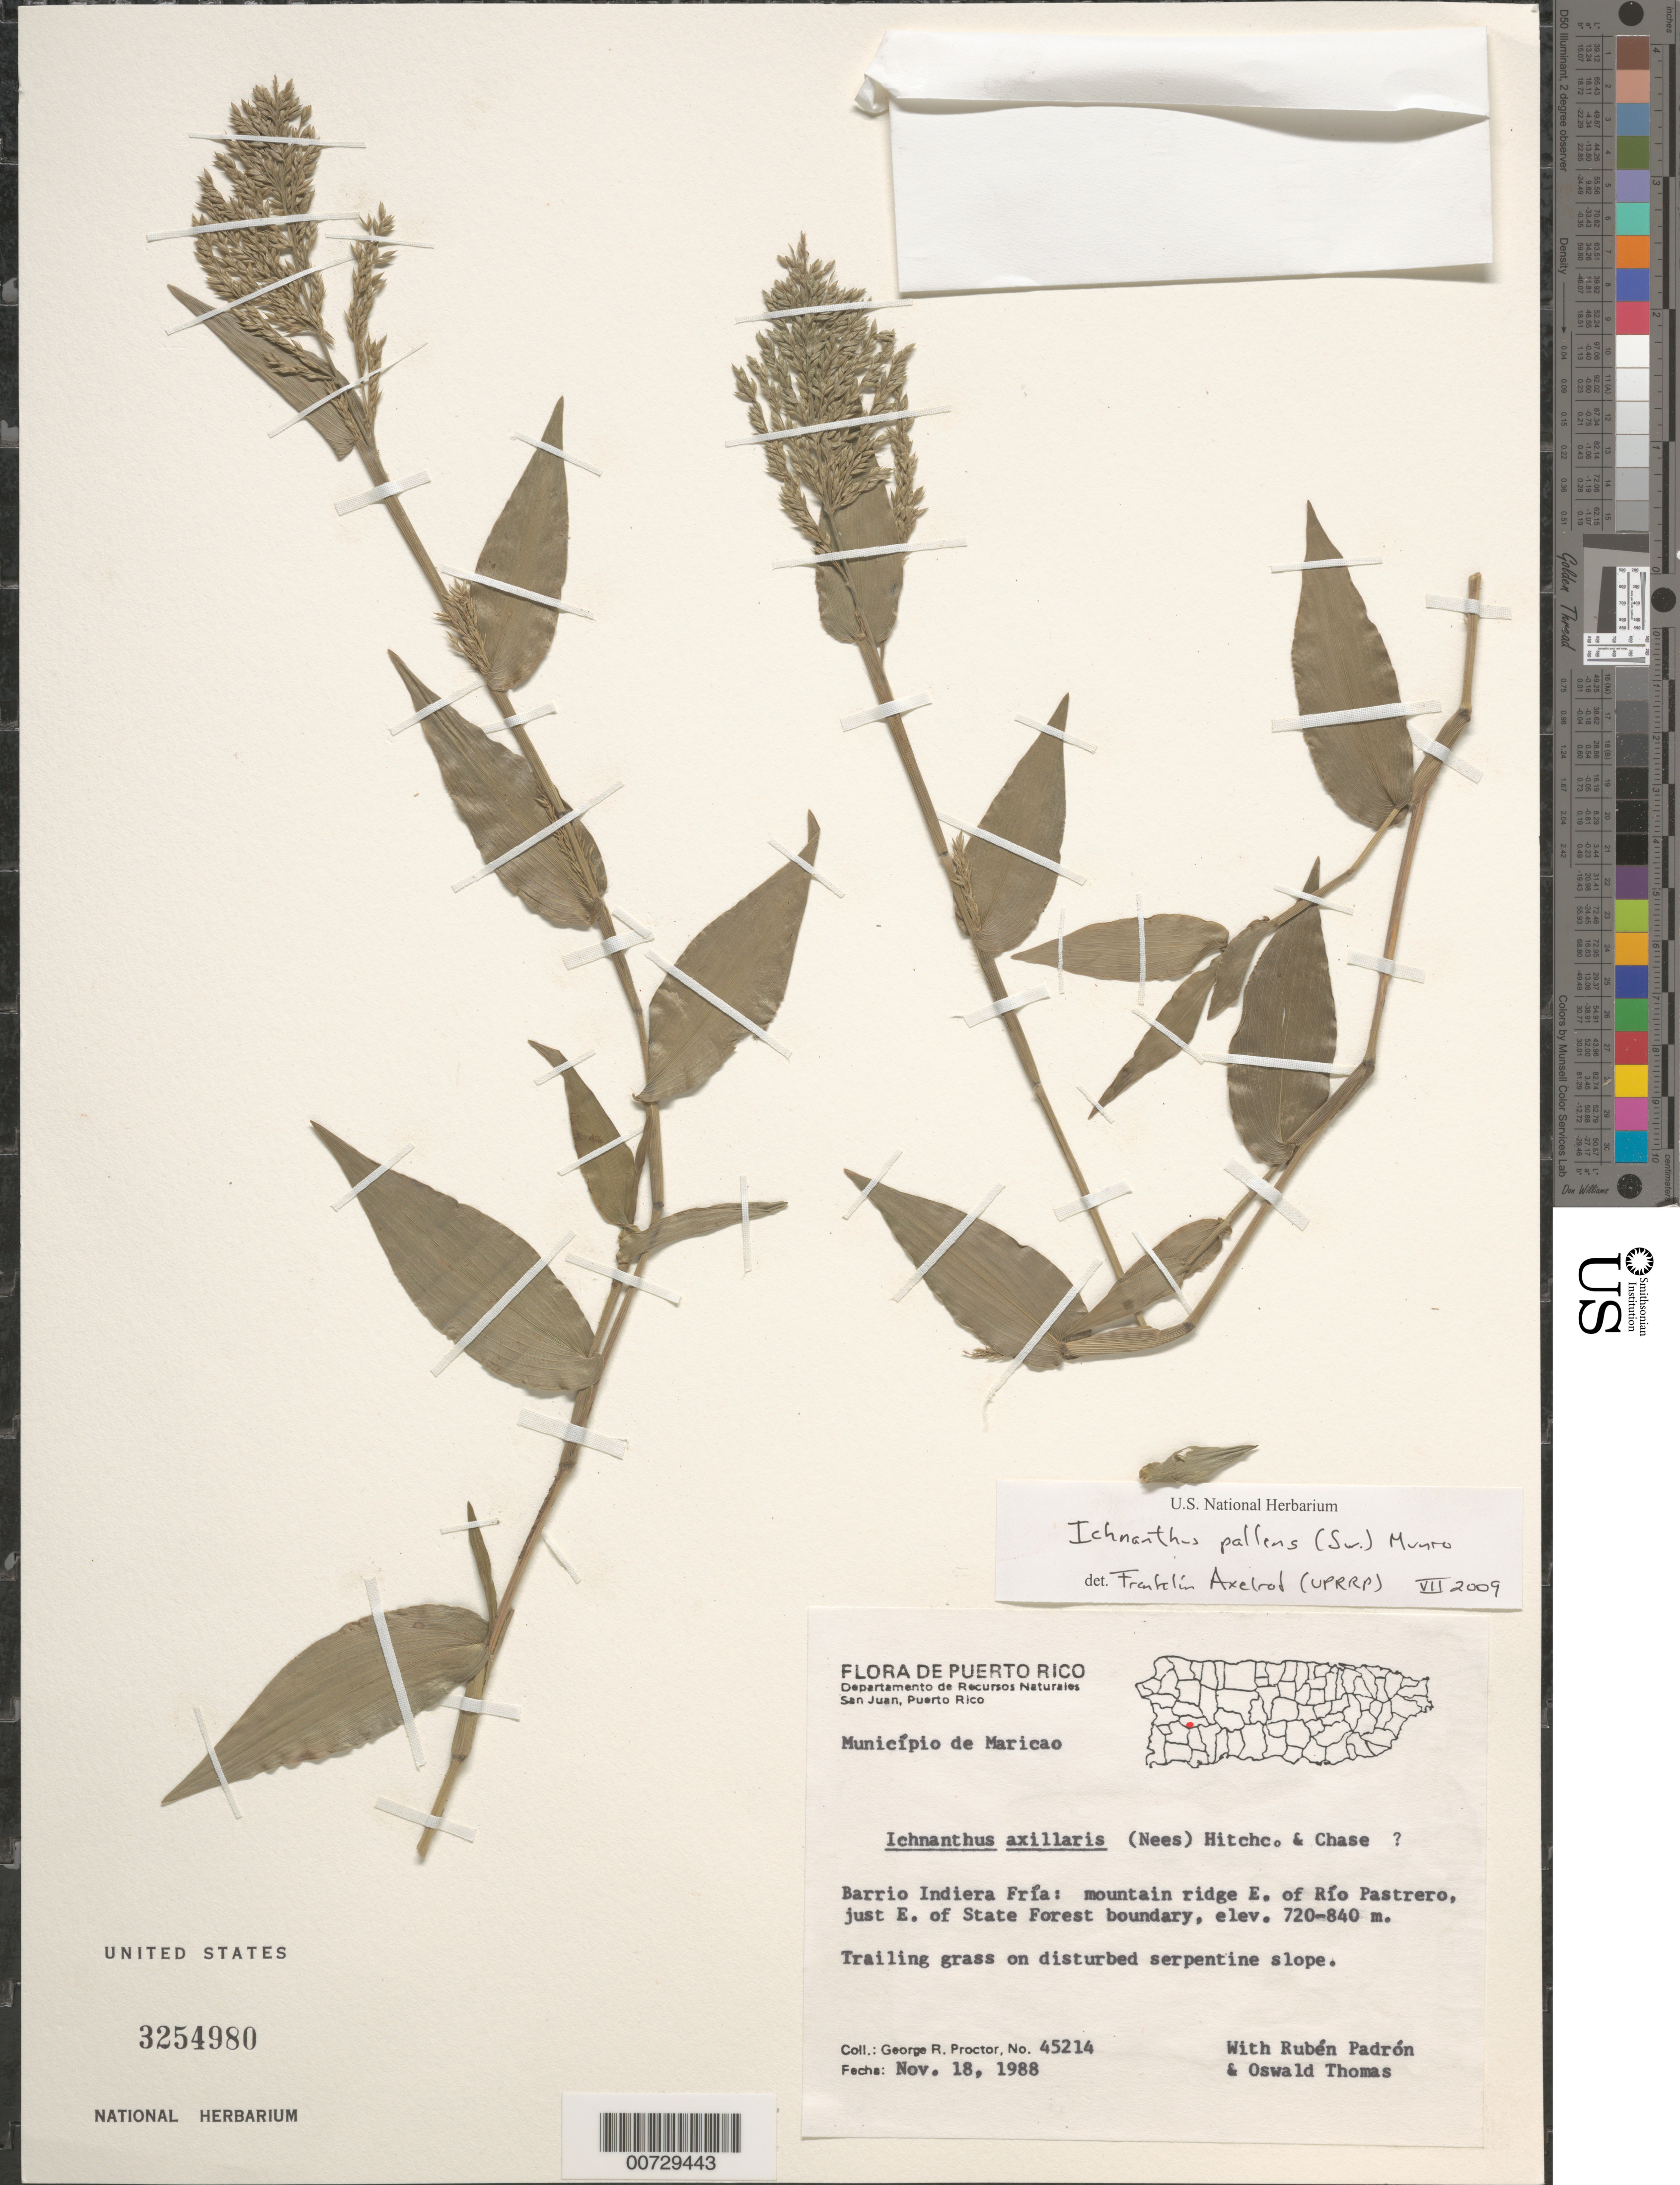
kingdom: Plantae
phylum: Tracheophyta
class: Liliopsida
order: Poales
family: Poaceae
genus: Ichnanthus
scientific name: Ichnanthus pallens var. pallens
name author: (Sw.) Munro ex Benth.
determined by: Axelrod, F. S.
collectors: G. R. Proctor, R. Padrón & O. Thomas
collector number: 45214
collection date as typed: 18 Nov 1988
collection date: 1988-11-18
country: Puerto Rico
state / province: Maricao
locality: Barrio Indiera Fría: mountain ridge E of Río Pastrero, just E of State Forest boundary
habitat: Trailing grass on disturbed serpentine slope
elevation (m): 720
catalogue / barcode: US 3254980